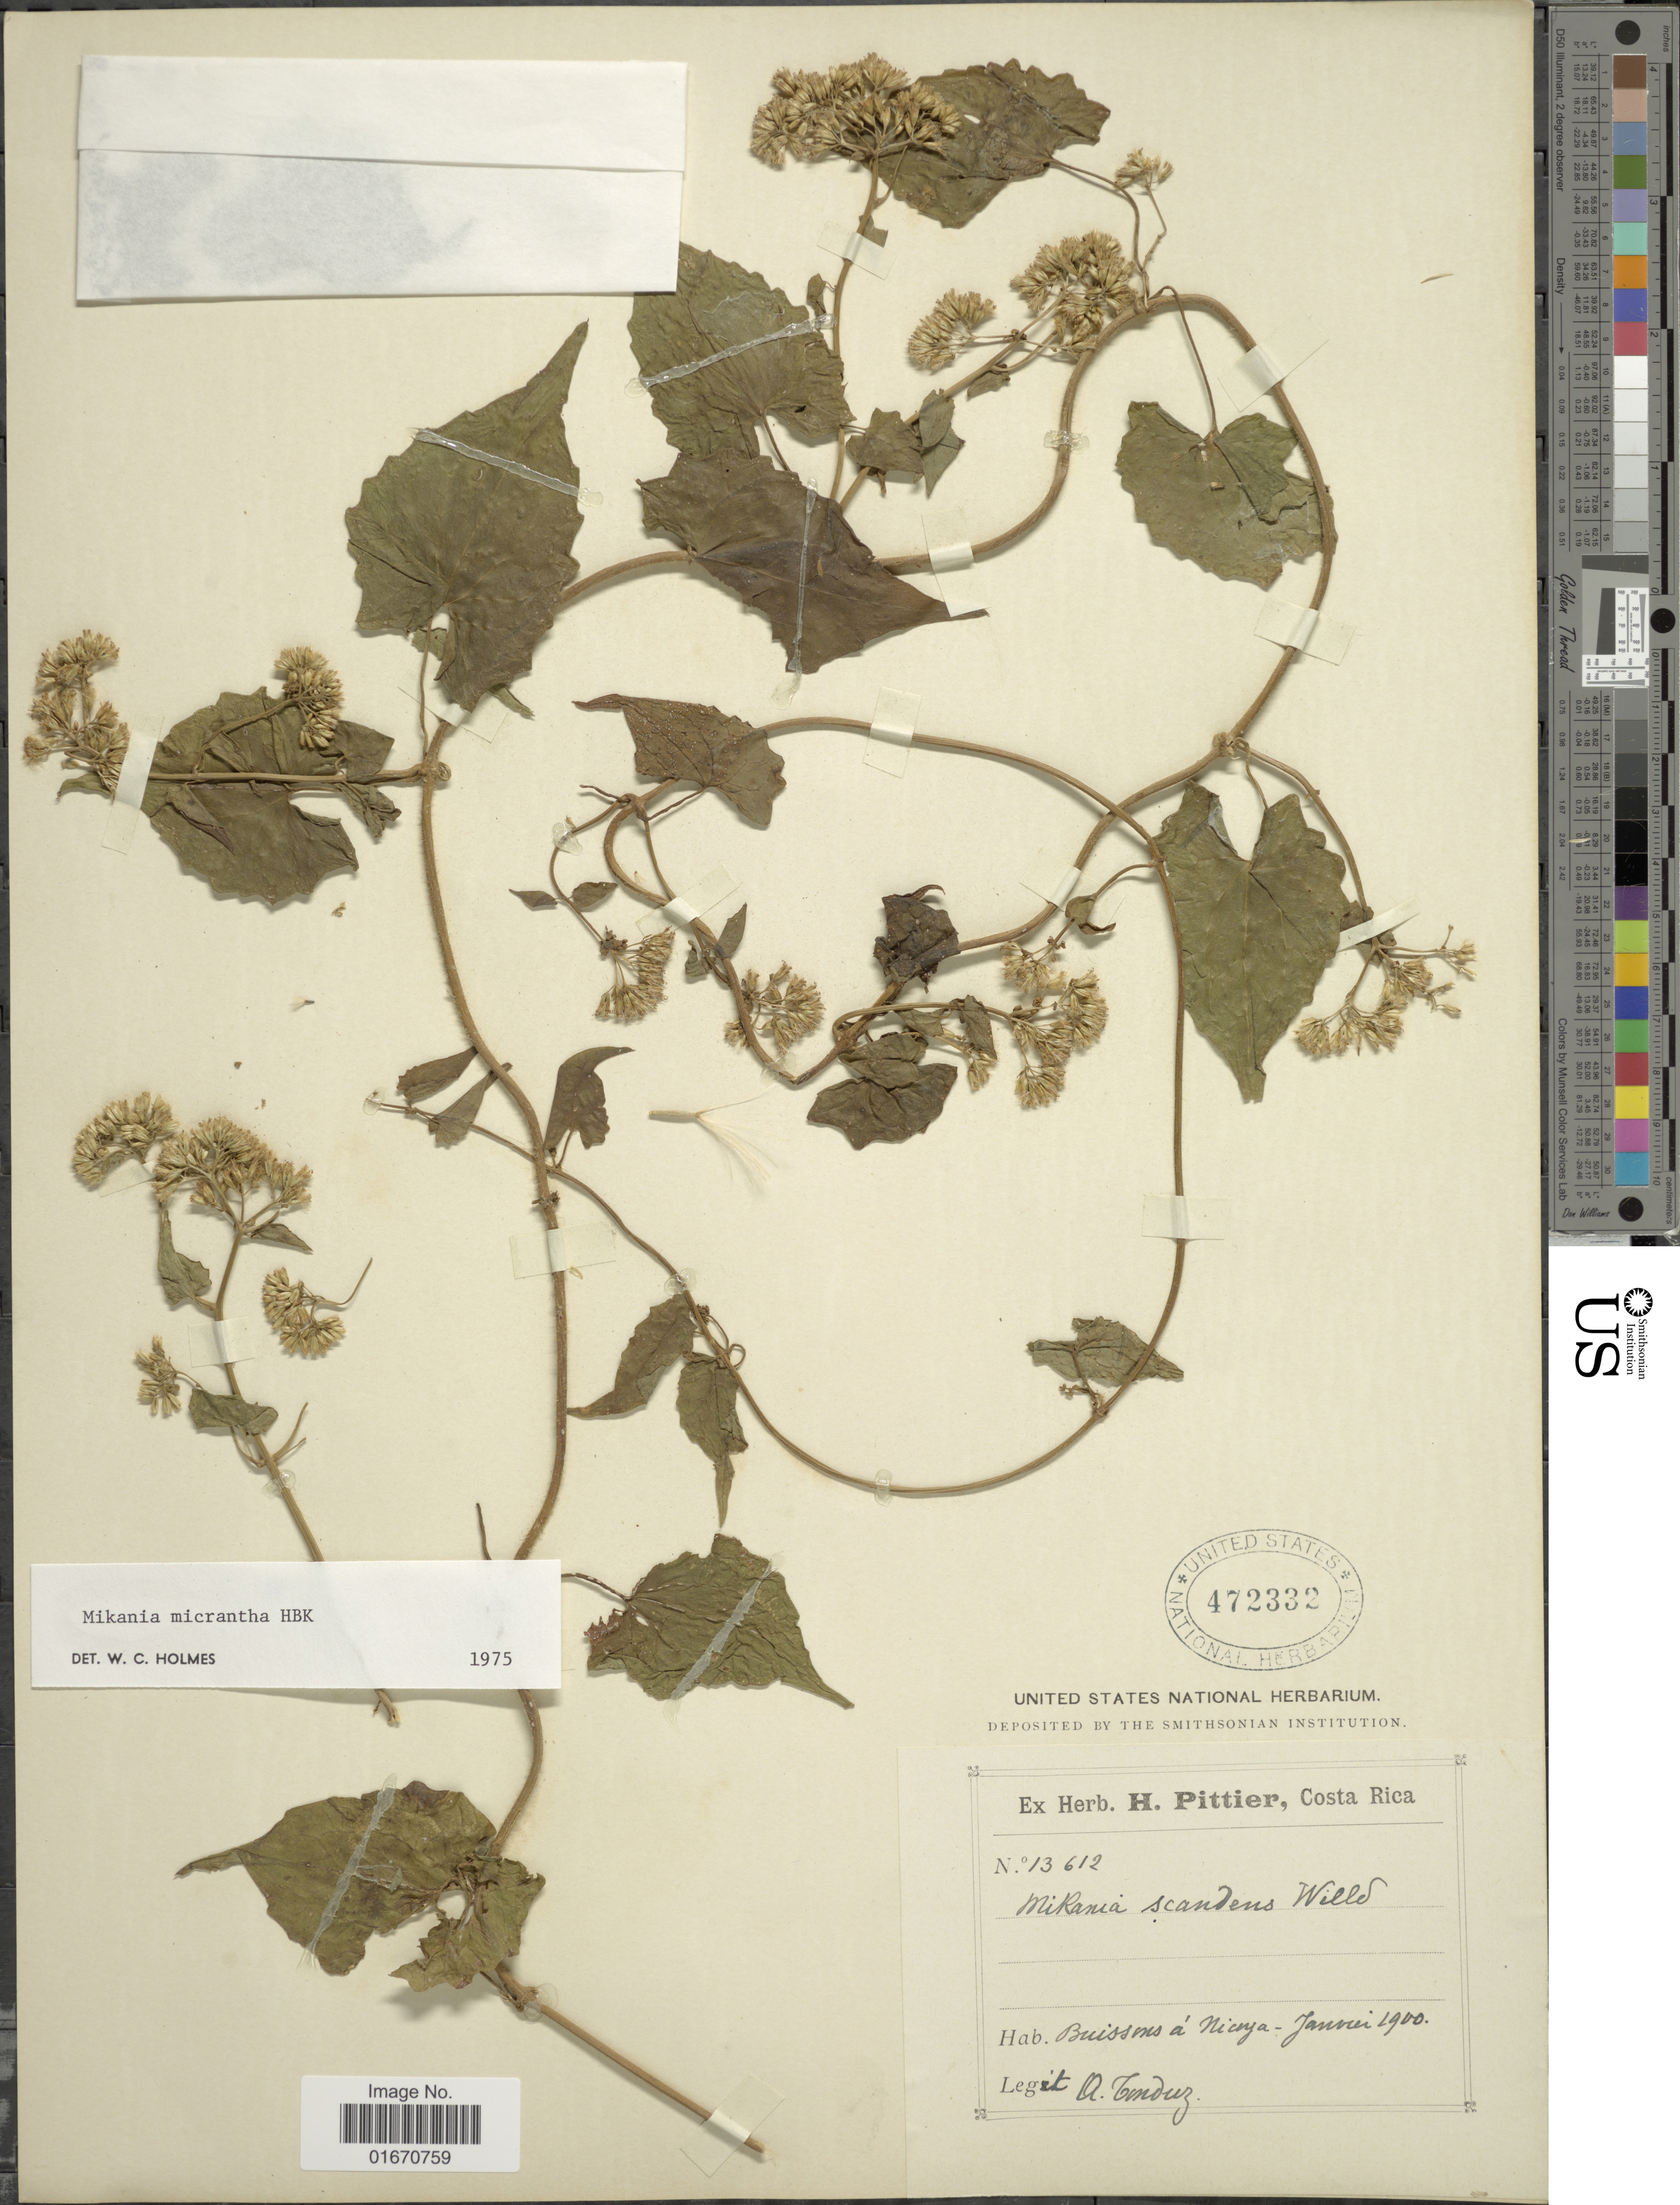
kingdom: Plantae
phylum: Tracheophyta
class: Magnoliopsida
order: Asterales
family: Asteraceae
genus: Mikania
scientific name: Mikania micrantha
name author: Kunth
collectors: A. Tonduz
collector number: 13612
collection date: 1900-01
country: Costa Rica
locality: Buissons a Nicaya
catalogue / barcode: US 472332